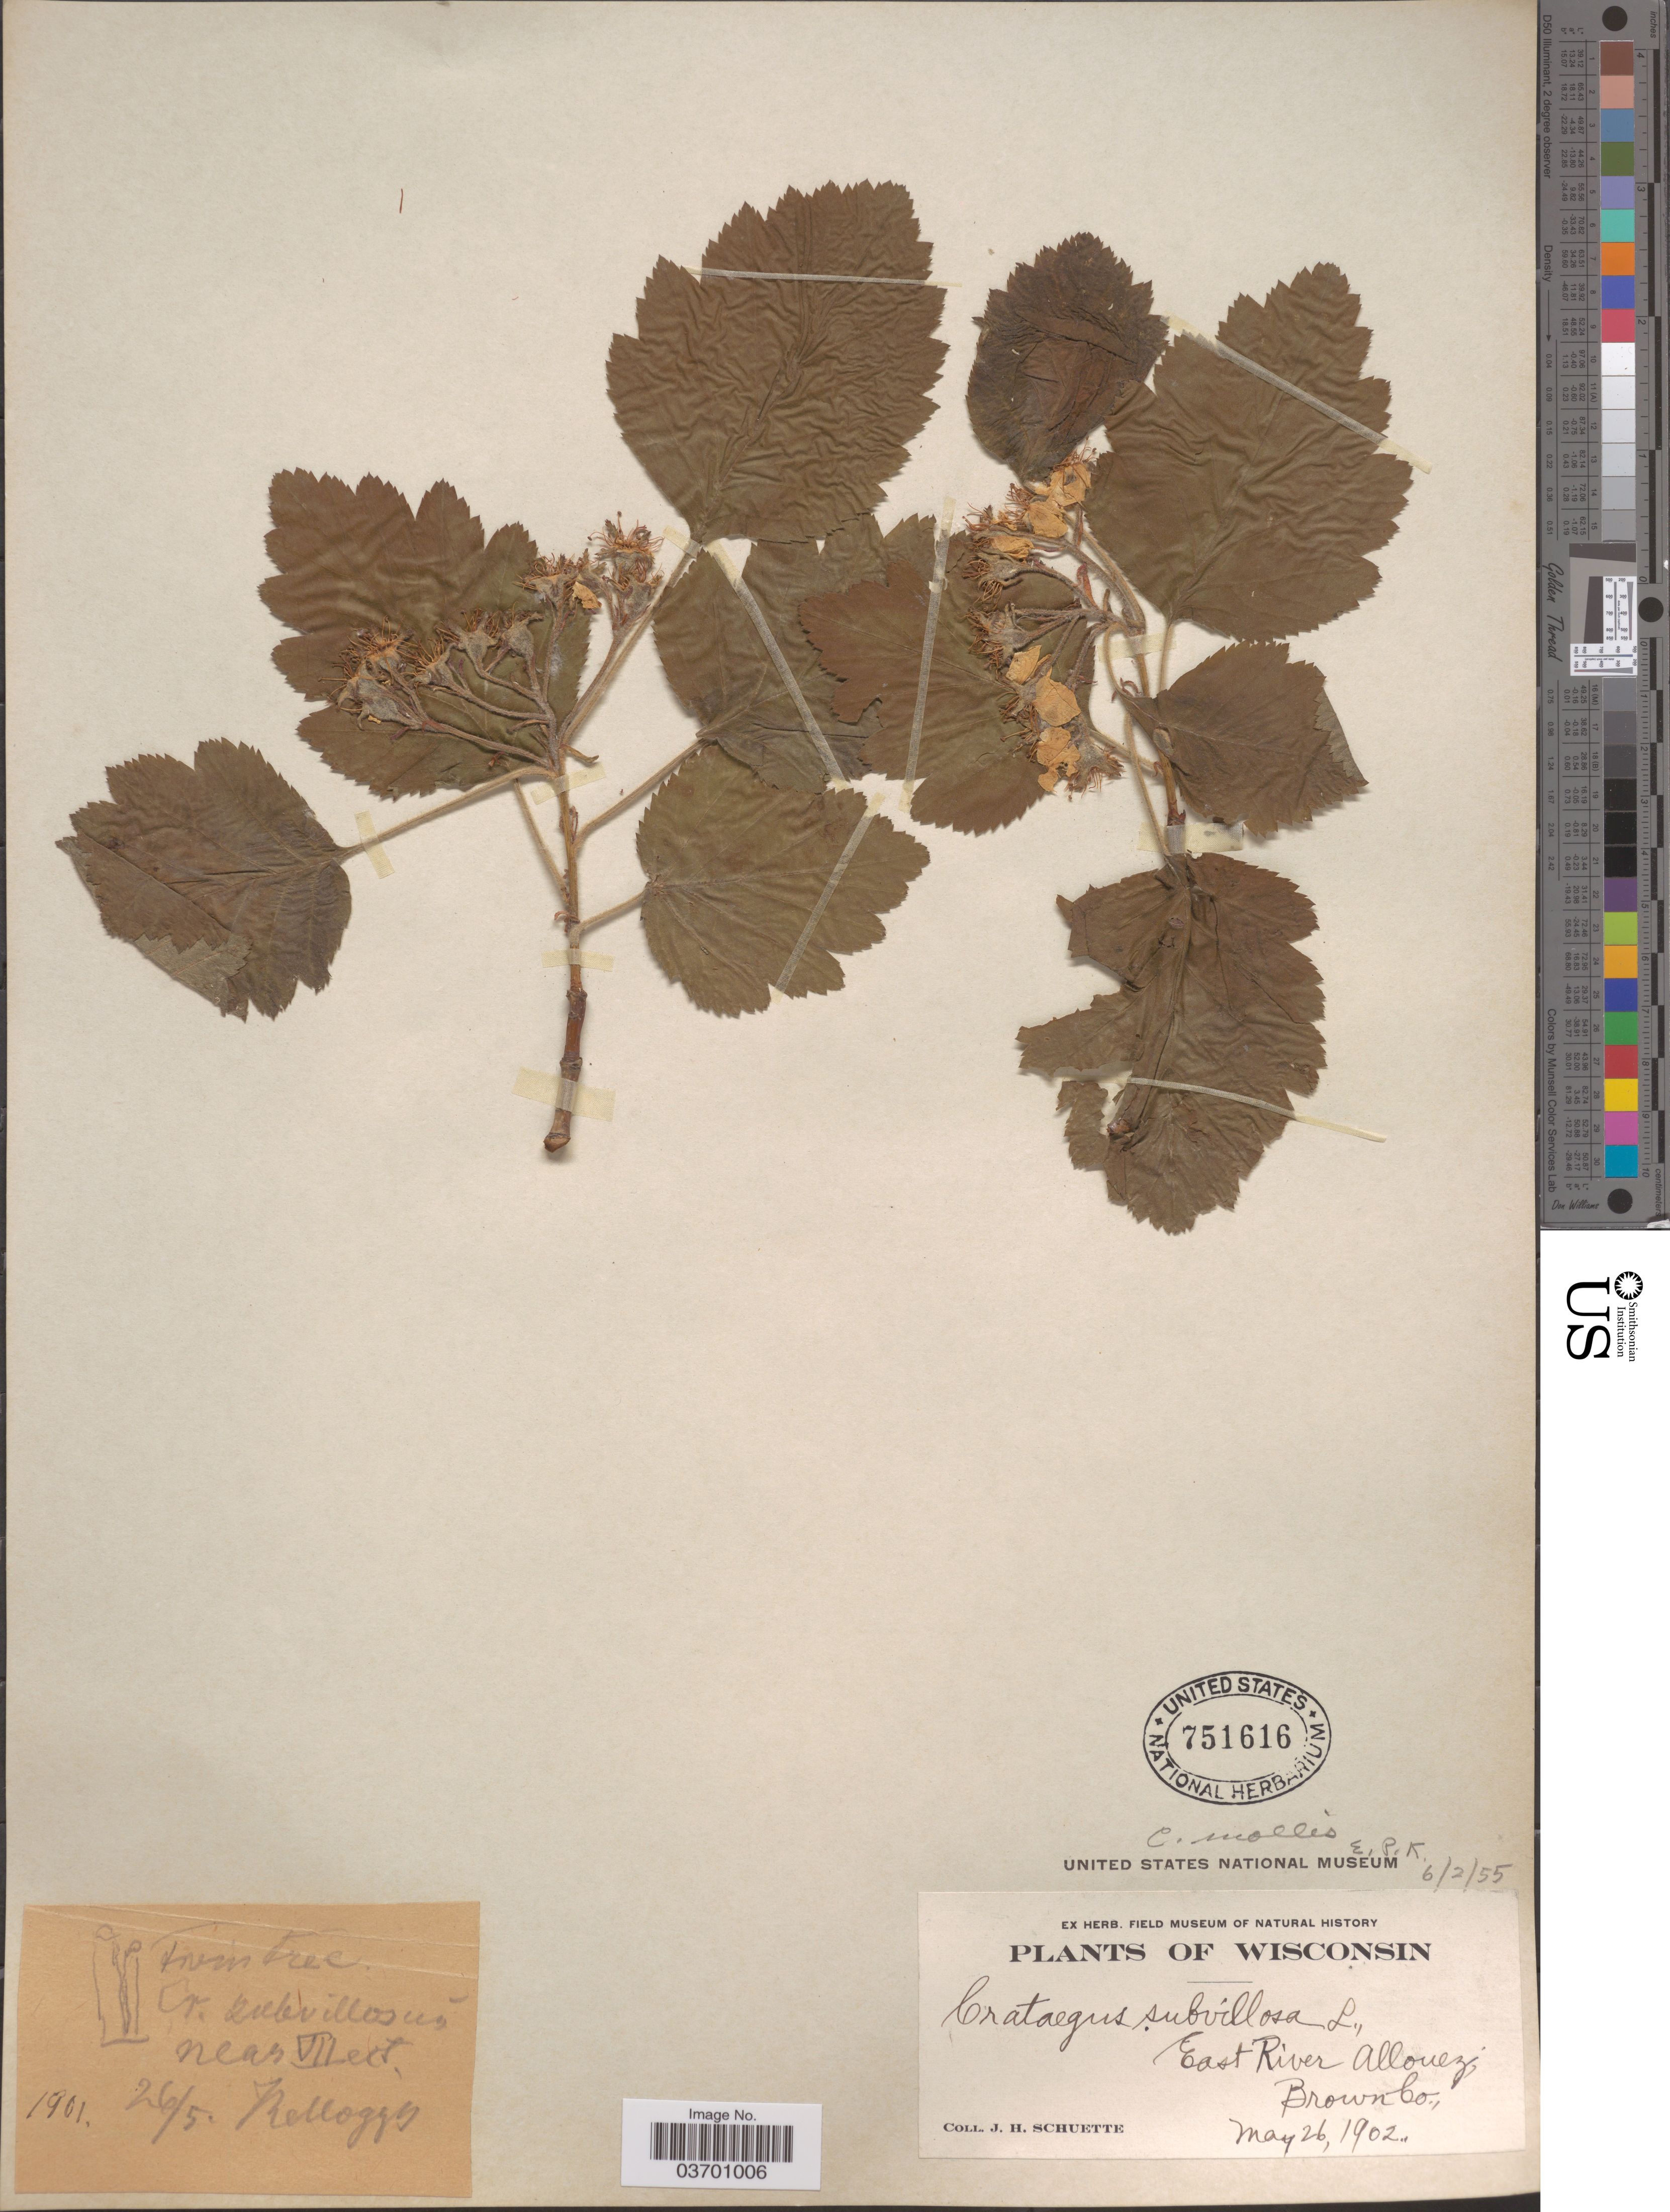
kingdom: Plantae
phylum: Tracheophyta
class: Magnoliopsida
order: Rosales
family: Rosaceae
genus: Crataegus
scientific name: Crataegus mollis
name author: (Torr. & A. Gray) Scheele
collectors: J. H. Schuette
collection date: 1902-05-26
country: United States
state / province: Wisconsin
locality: East River Allouez, Brown Co.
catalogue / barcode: US 751616